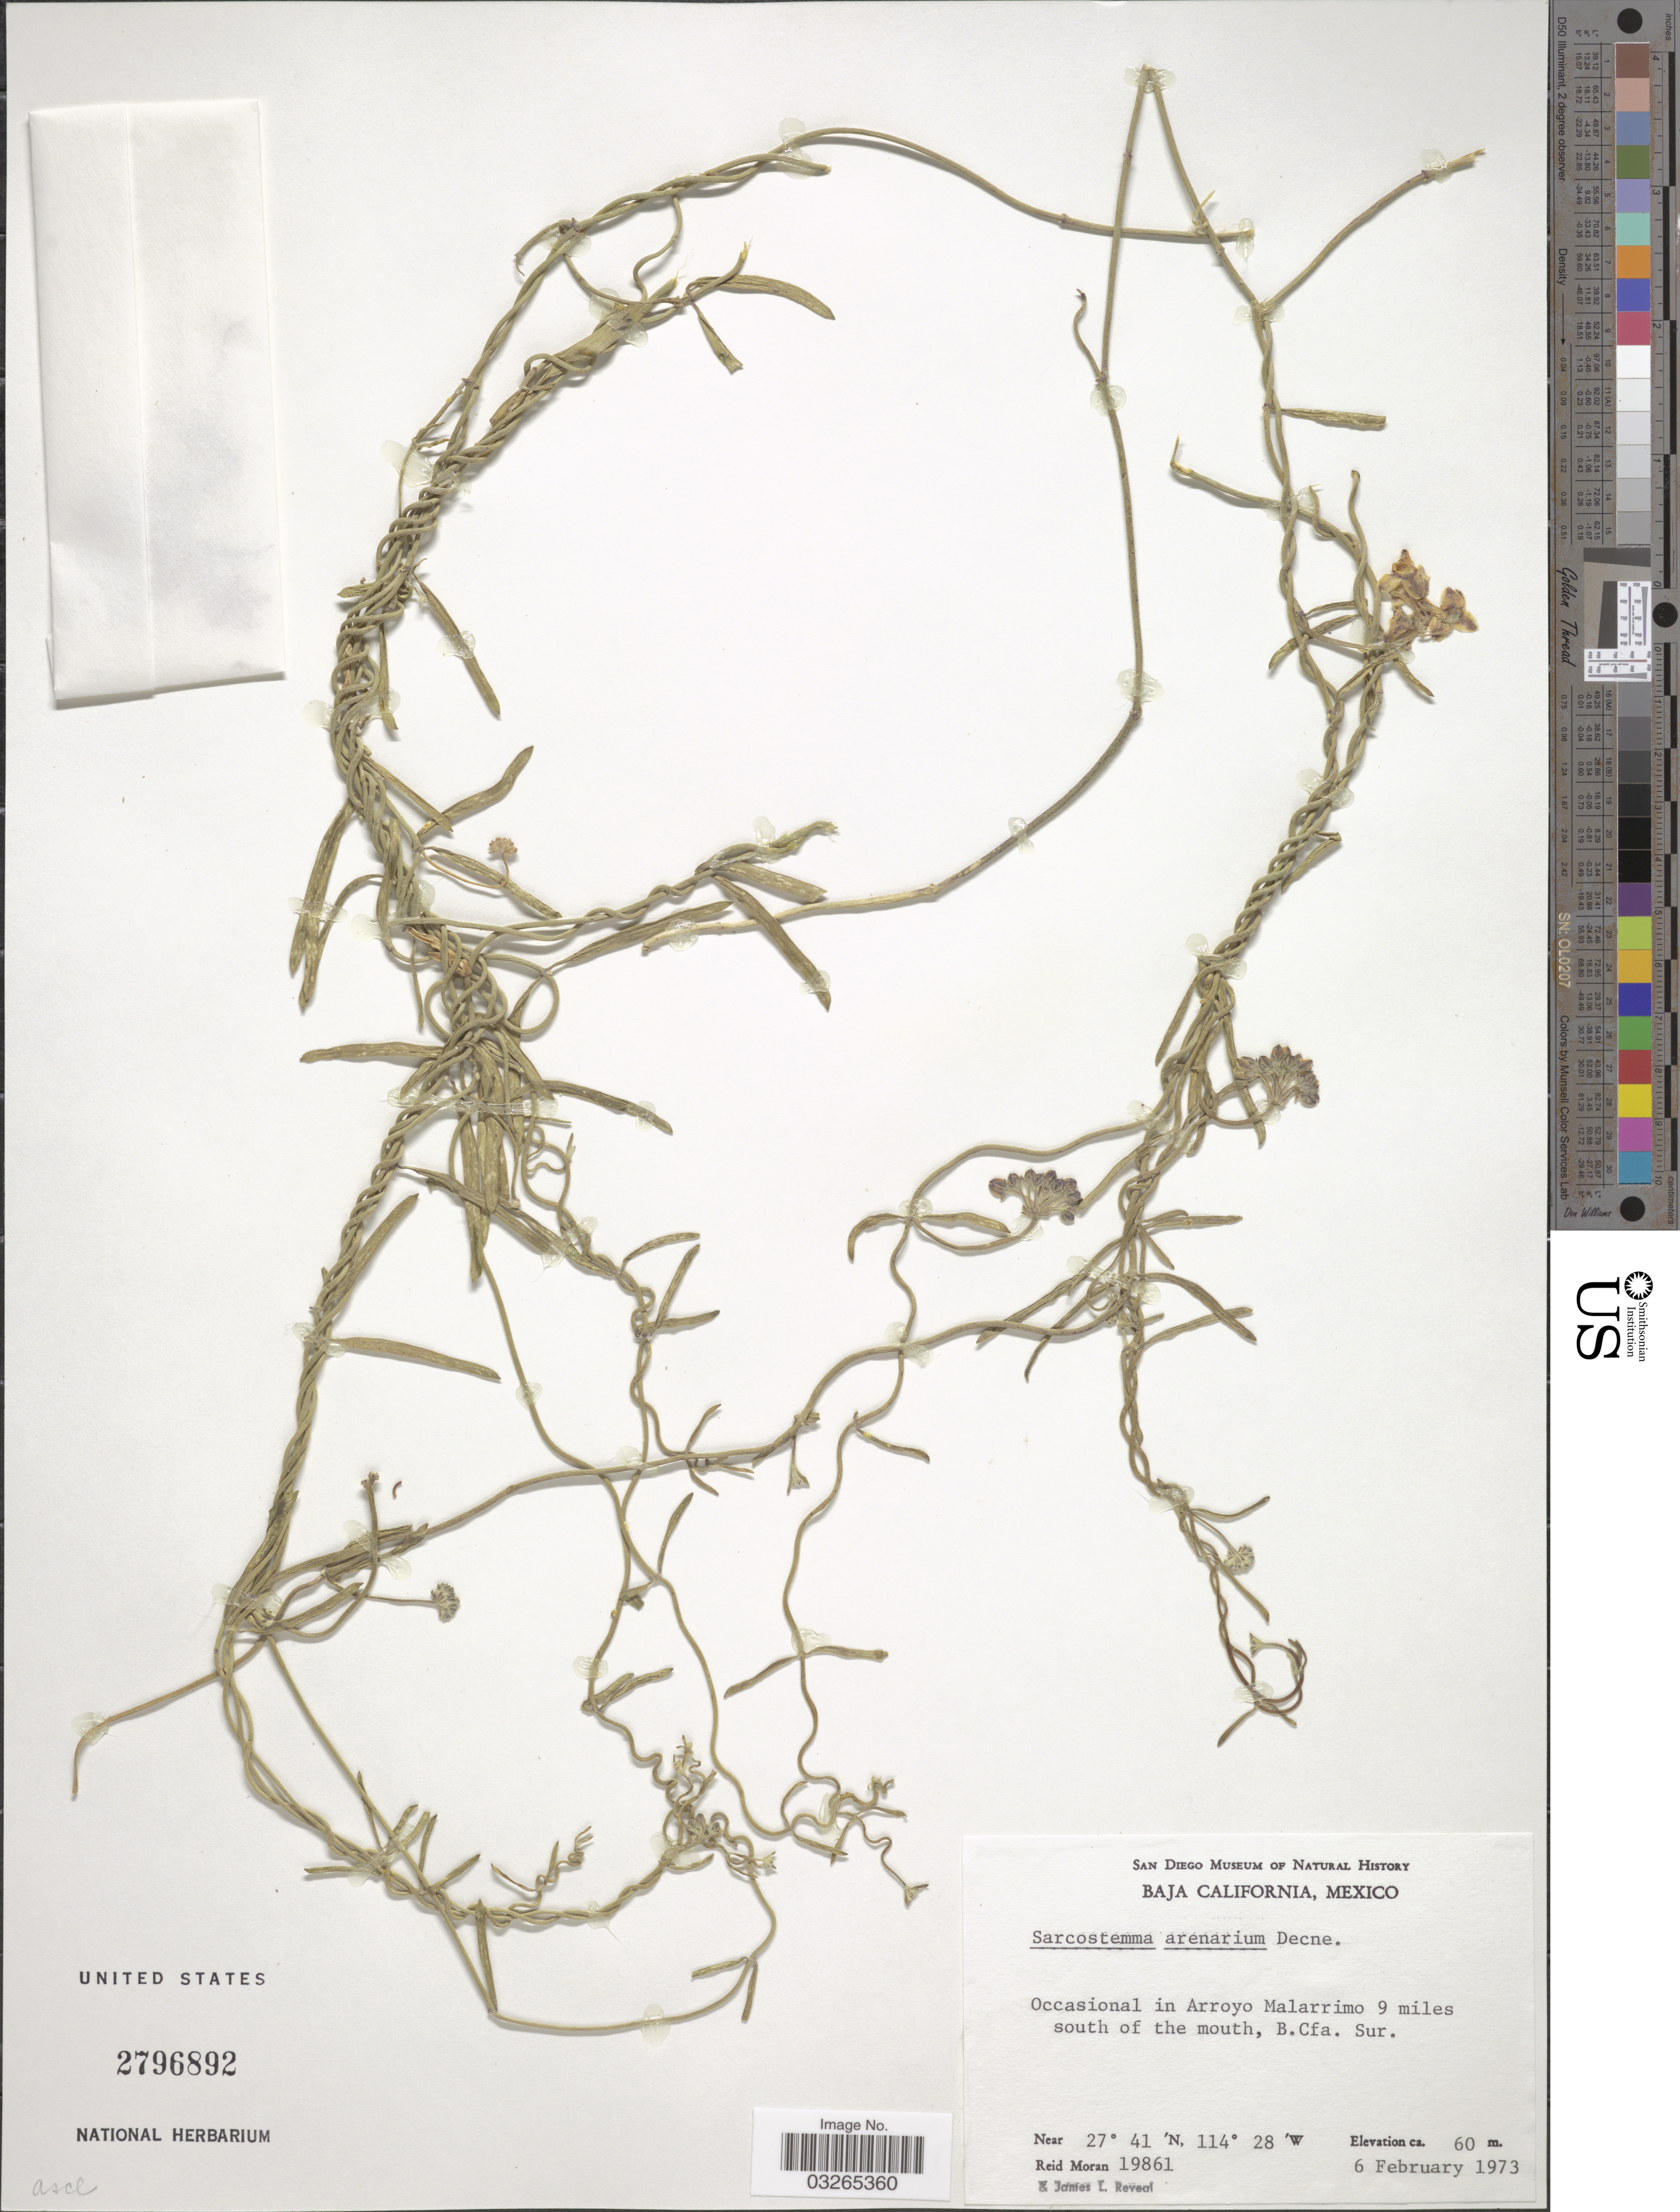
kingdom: Plantae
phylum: Tracheophyta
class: Magnoliopsida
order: Gentianales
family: Apocynaceae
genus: Sarcostemma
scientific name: Sarcostemma arenarium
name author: Decne. ex Benth.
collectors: R. Moran & J. L. Reveal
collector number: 19861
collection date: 1973-02-06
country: Mexico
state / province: Baja California Sur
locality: Occasional in Arroyo Malarrimo 9 miles south of the mouth, B.Cfa. Sur.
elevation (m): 60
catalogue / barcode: US 2796892